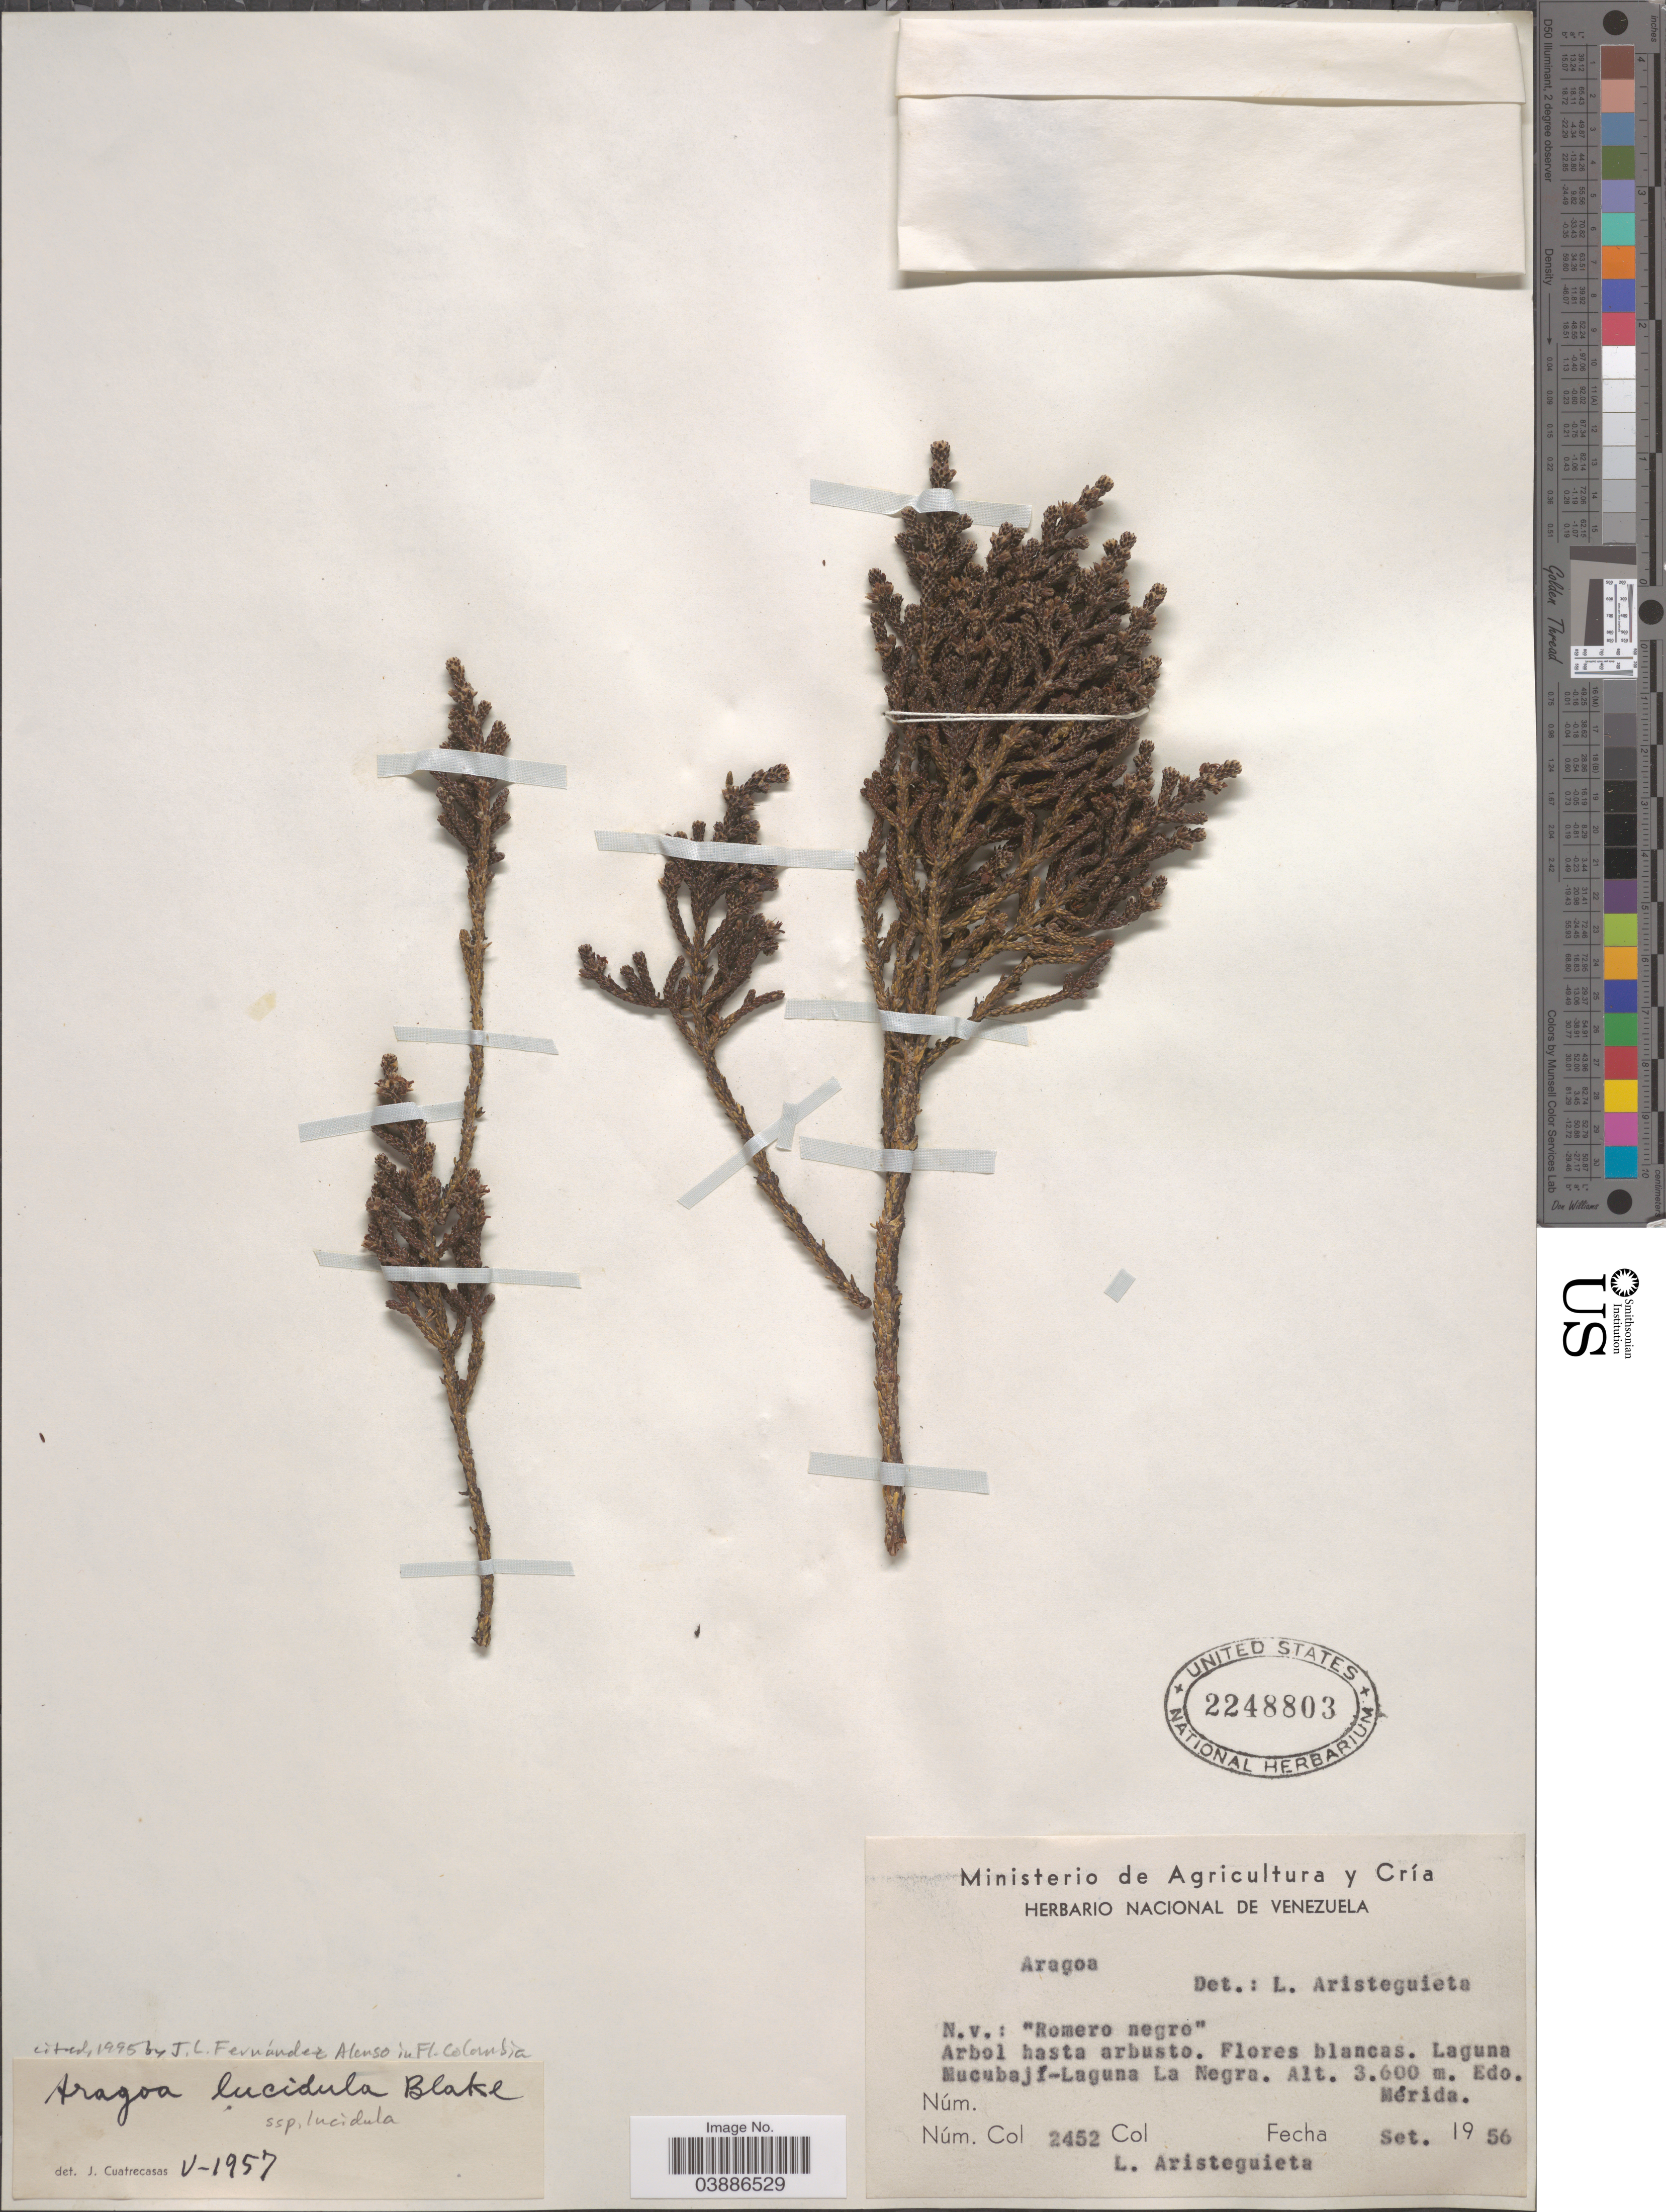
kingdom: Plantae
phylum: Tracheophyta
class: Magnoliopsida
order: Lamiales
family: Plantaginaceae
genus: Aragoa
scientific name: Aragoa lucidula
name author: S.F. Blake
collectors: L. Aristeguieta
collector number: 2452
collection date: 1956-09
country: Venezuela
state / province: Merida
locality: Laguna Mucubají-Laguna La Negra. Edo. Mérida.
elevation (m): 3600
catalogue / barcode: US 2248803